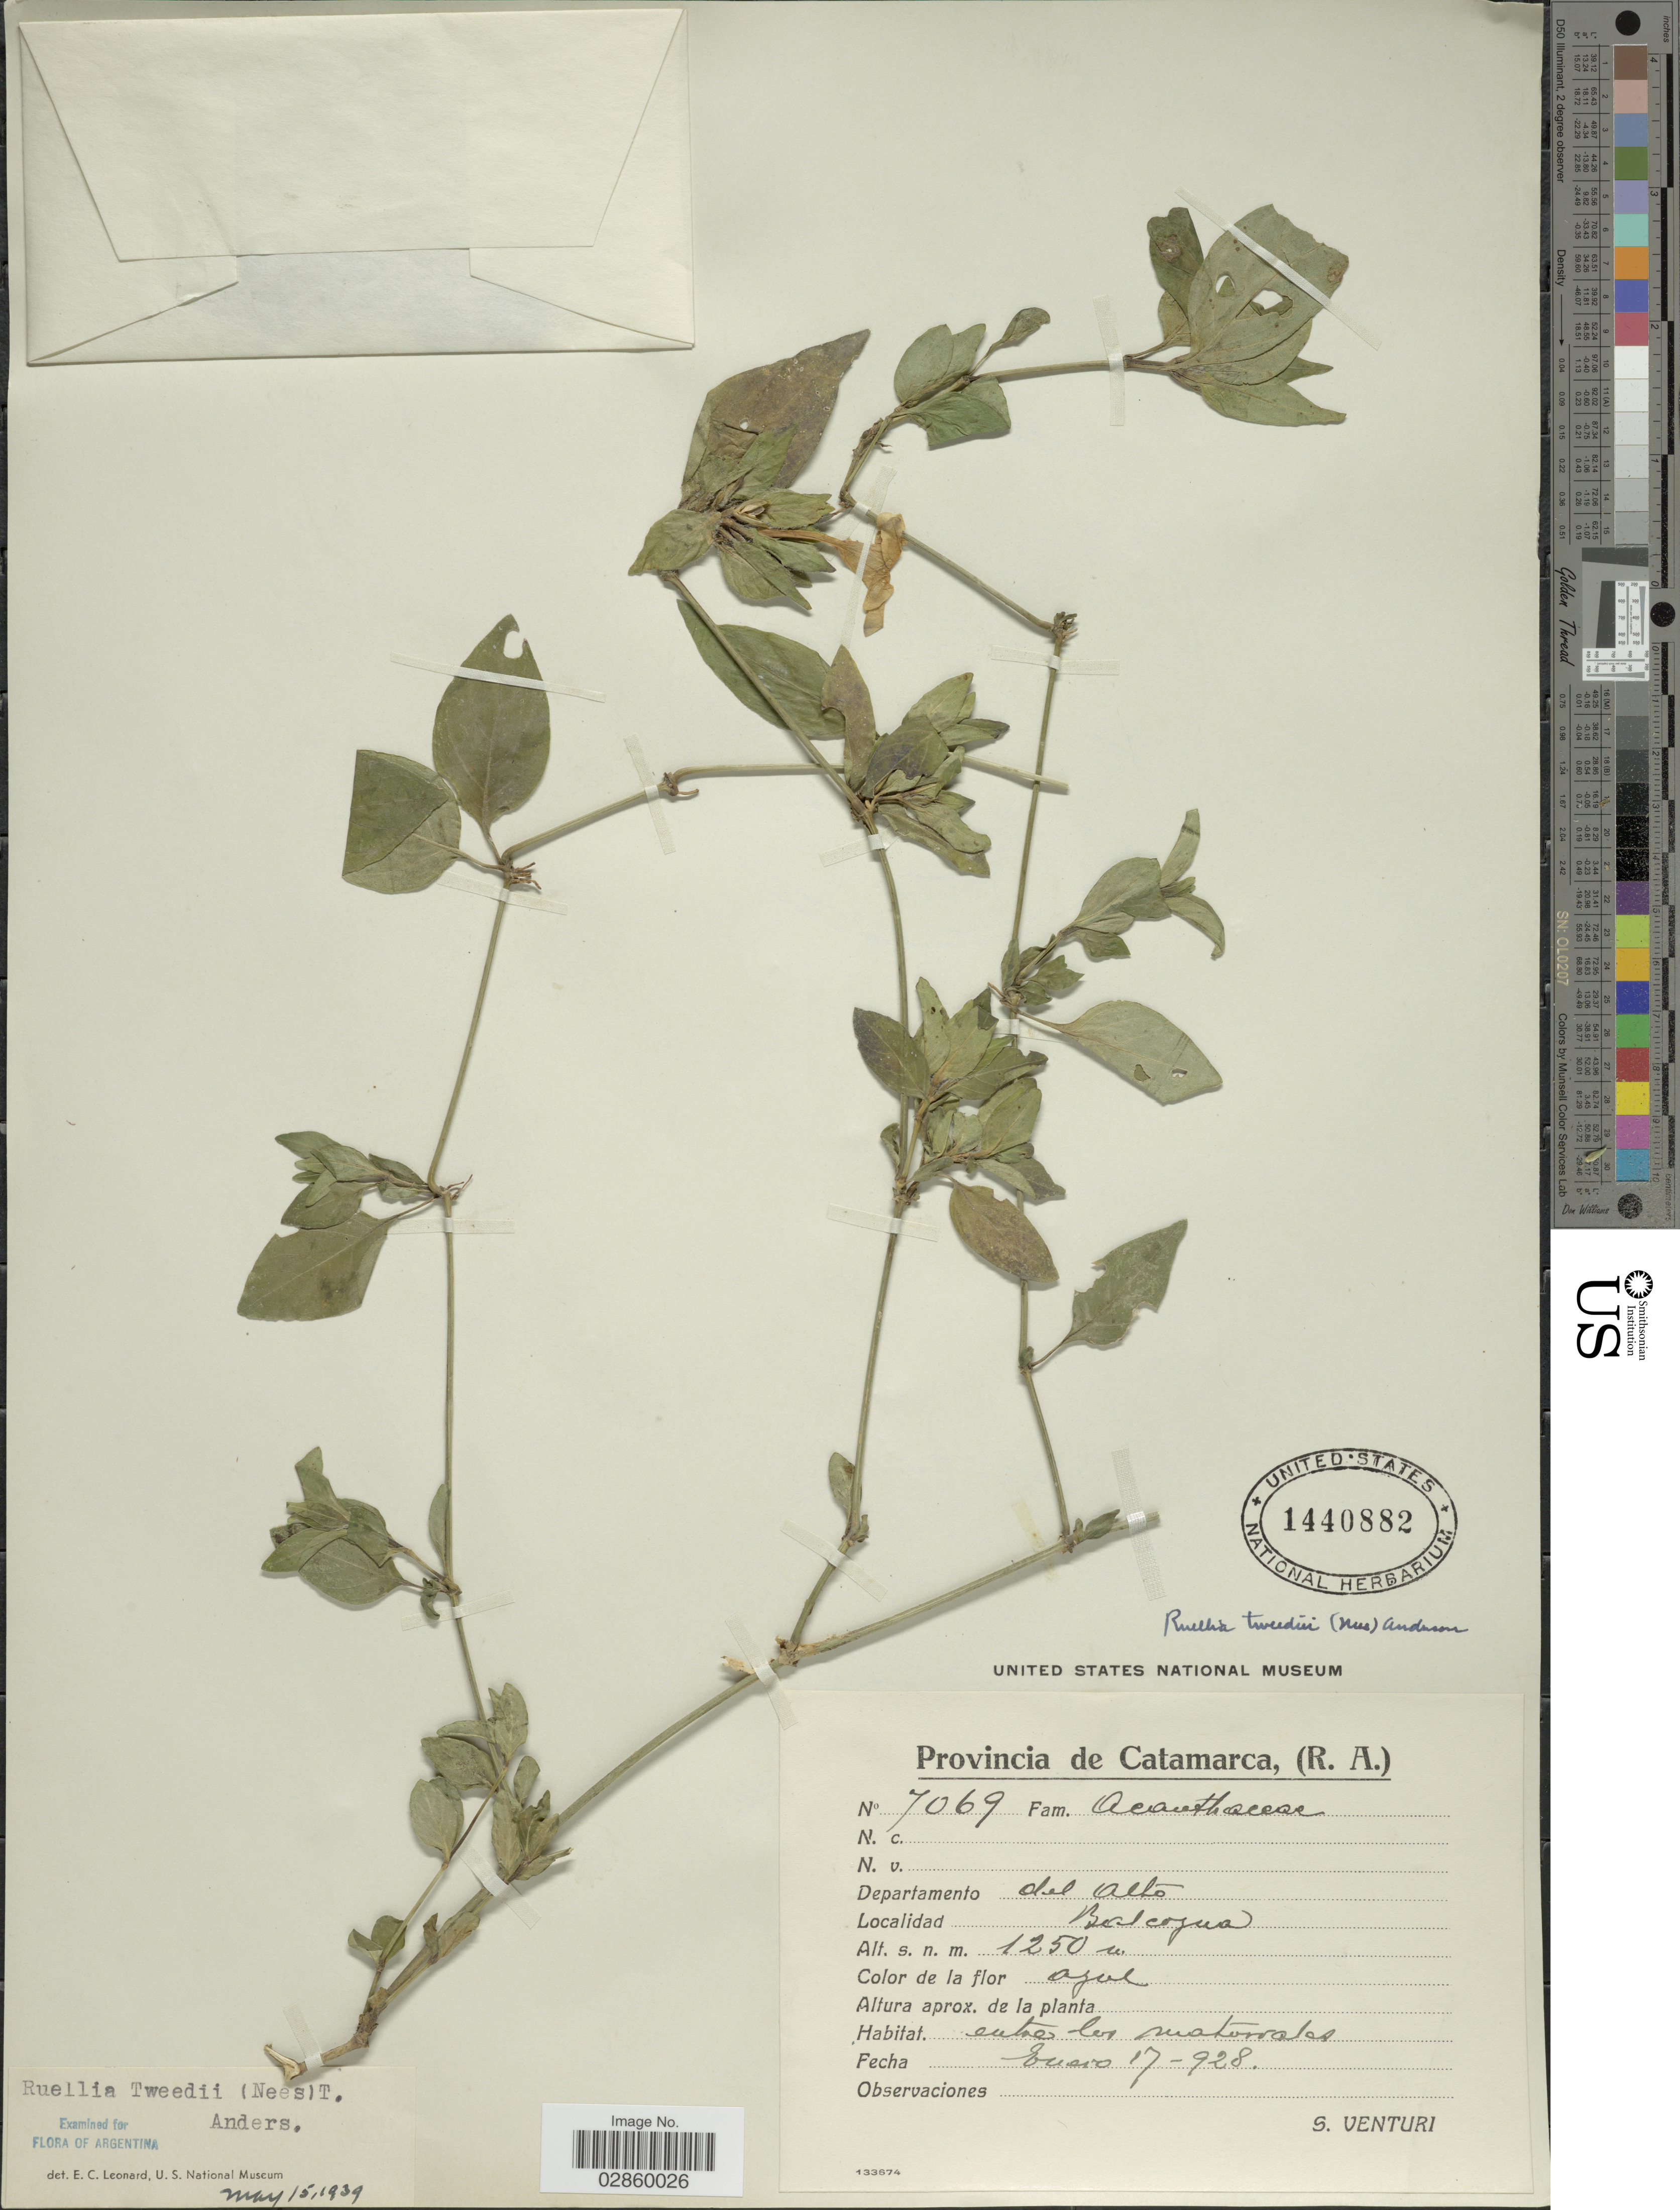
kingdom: Plantae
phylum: Tracheophyta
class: Magnoliopsida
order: Lamiales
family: Acanthaceae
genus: Ruellia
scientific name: Ruellia erythropus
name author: (Nees) Lindau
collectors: S. Venturi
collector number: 7069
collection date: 1928-01-17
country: Argentina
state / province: Catamarca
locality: Provincia de Catamarca, (R. A.), Departamento del Alto, Balcozna.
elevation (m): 1250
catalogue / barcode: US 1440882